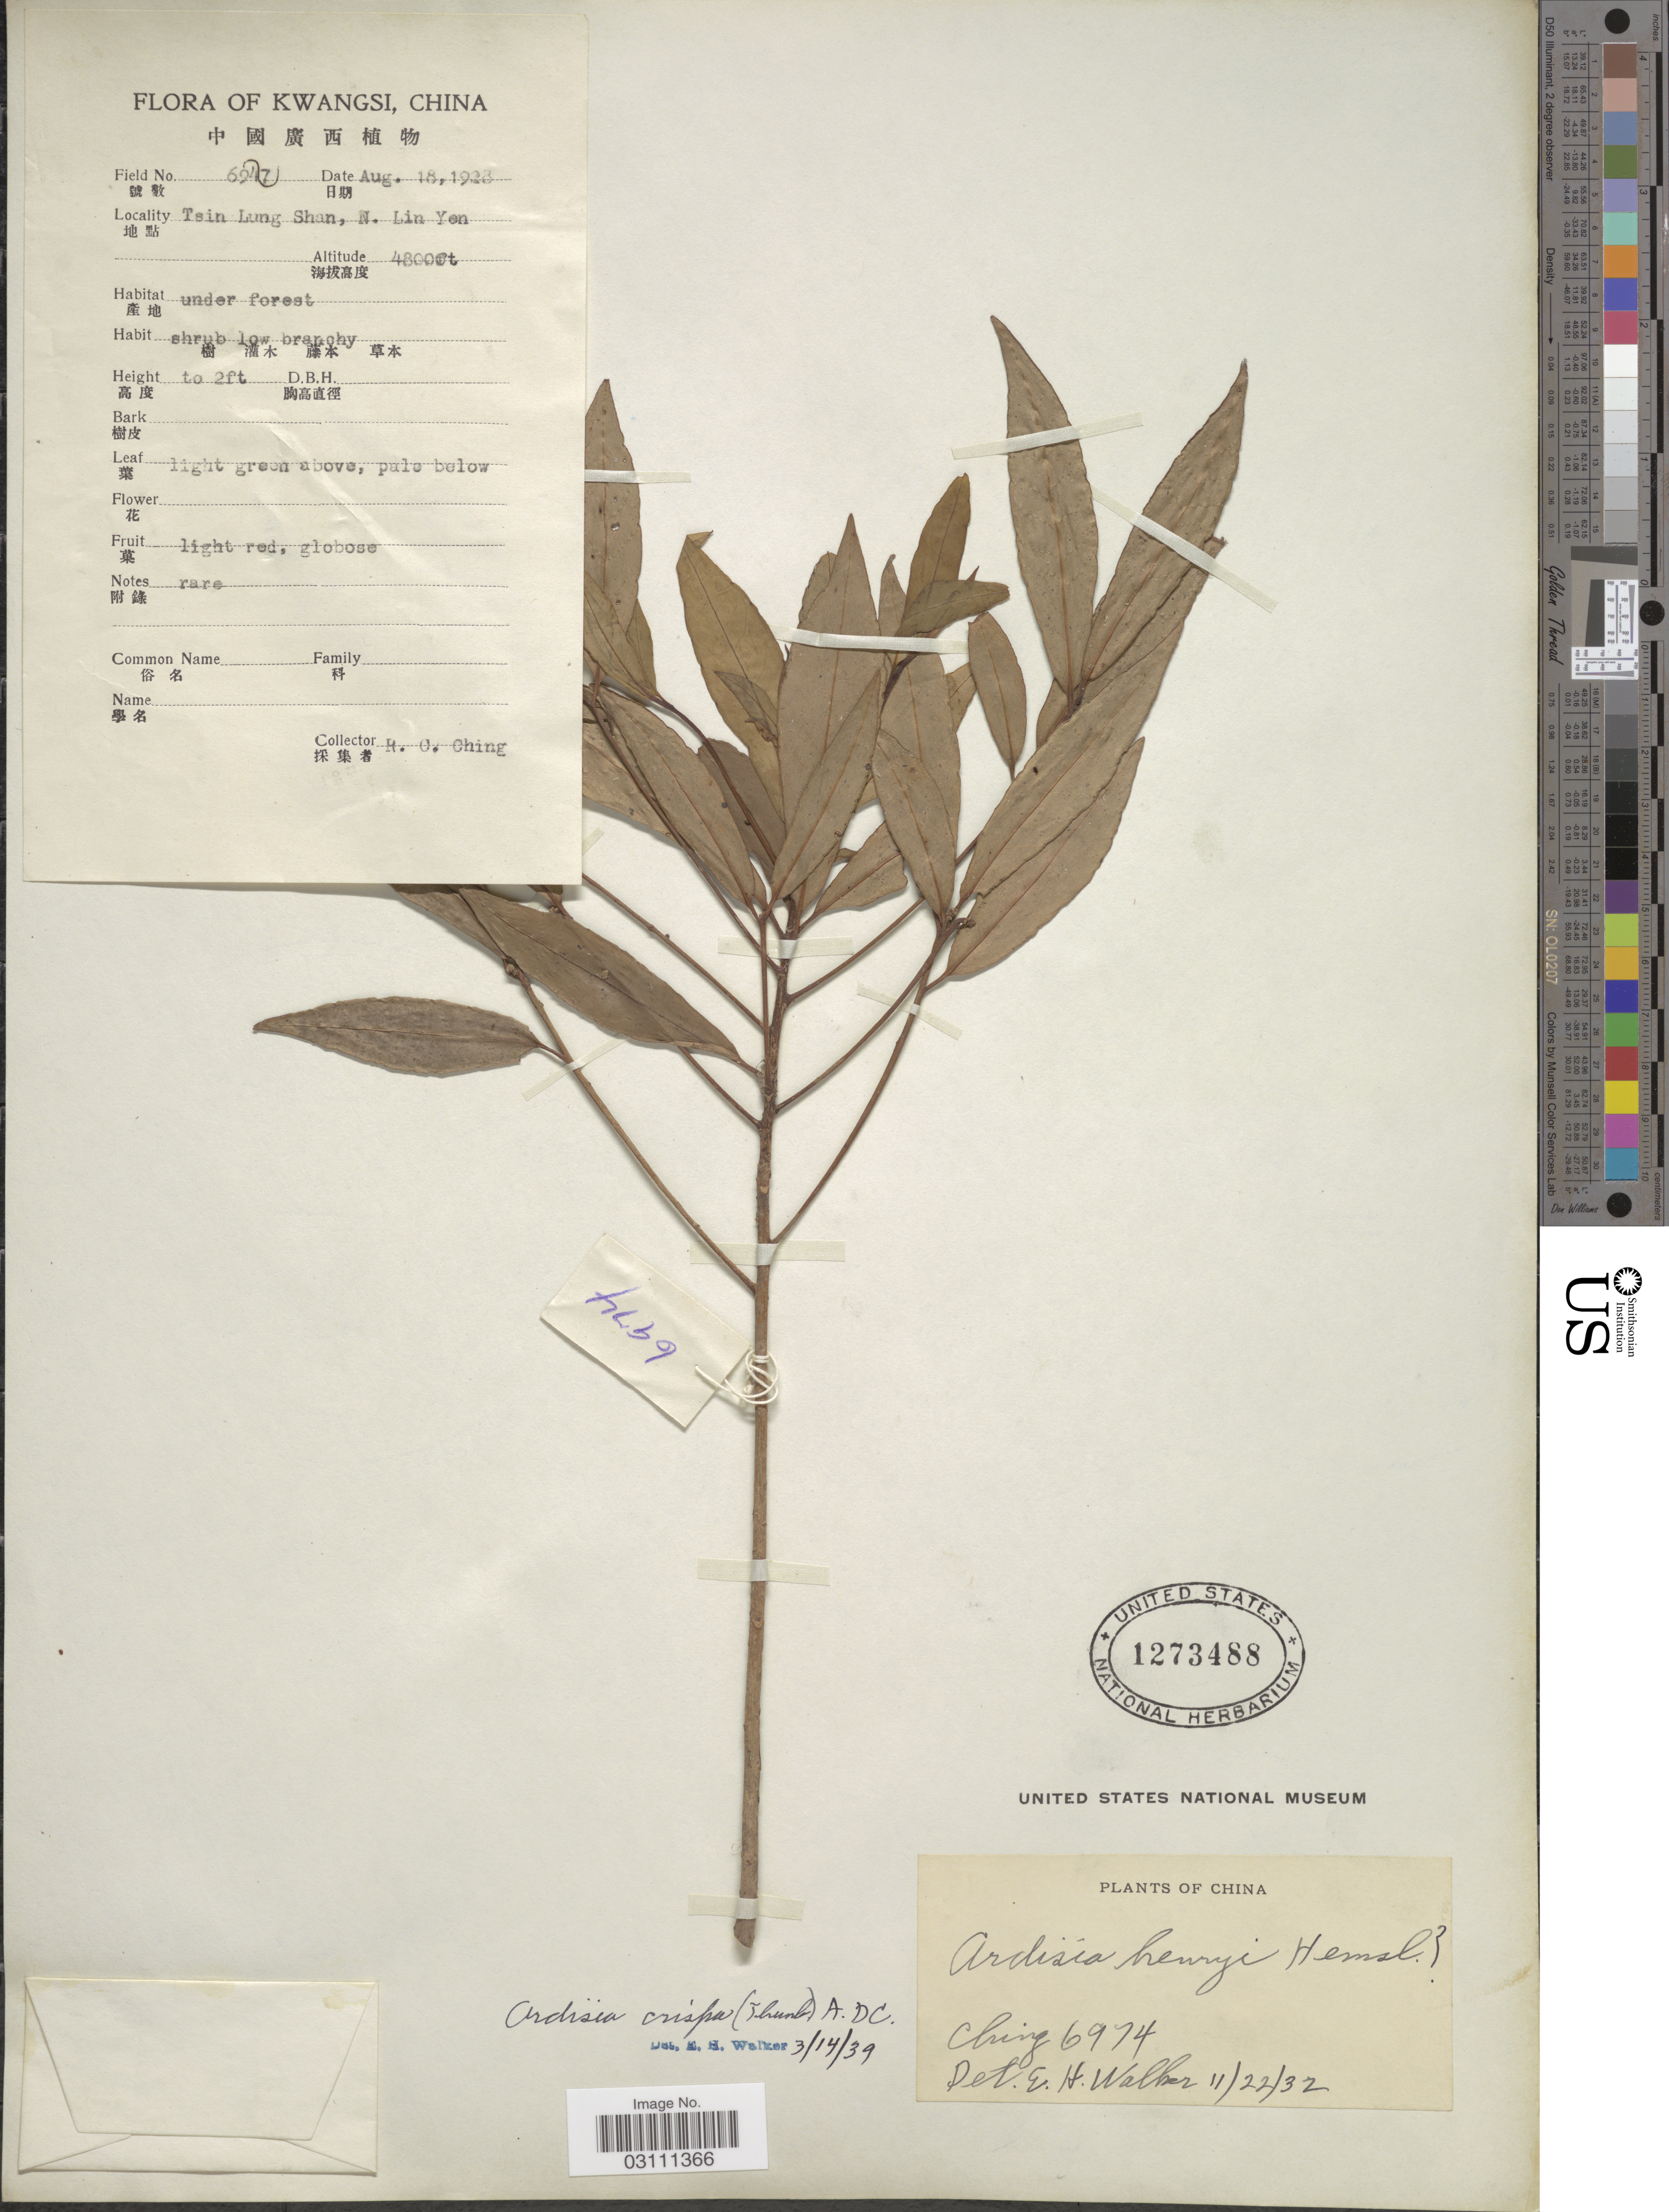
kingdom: Plantae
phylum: Tracheophyta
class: Magnoliopsida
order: Ericales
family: Primulaceae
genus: Ardisia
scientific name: Ardisia crispa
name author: (Thunb.) A. DC.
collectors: R. C. Ching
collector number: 6974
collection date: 1928-08-18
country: China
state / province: Guangxi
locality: Kwangsi. Tsin Lung Shan, N. Lin Yen.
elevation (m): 1463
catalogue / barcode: US 1273488